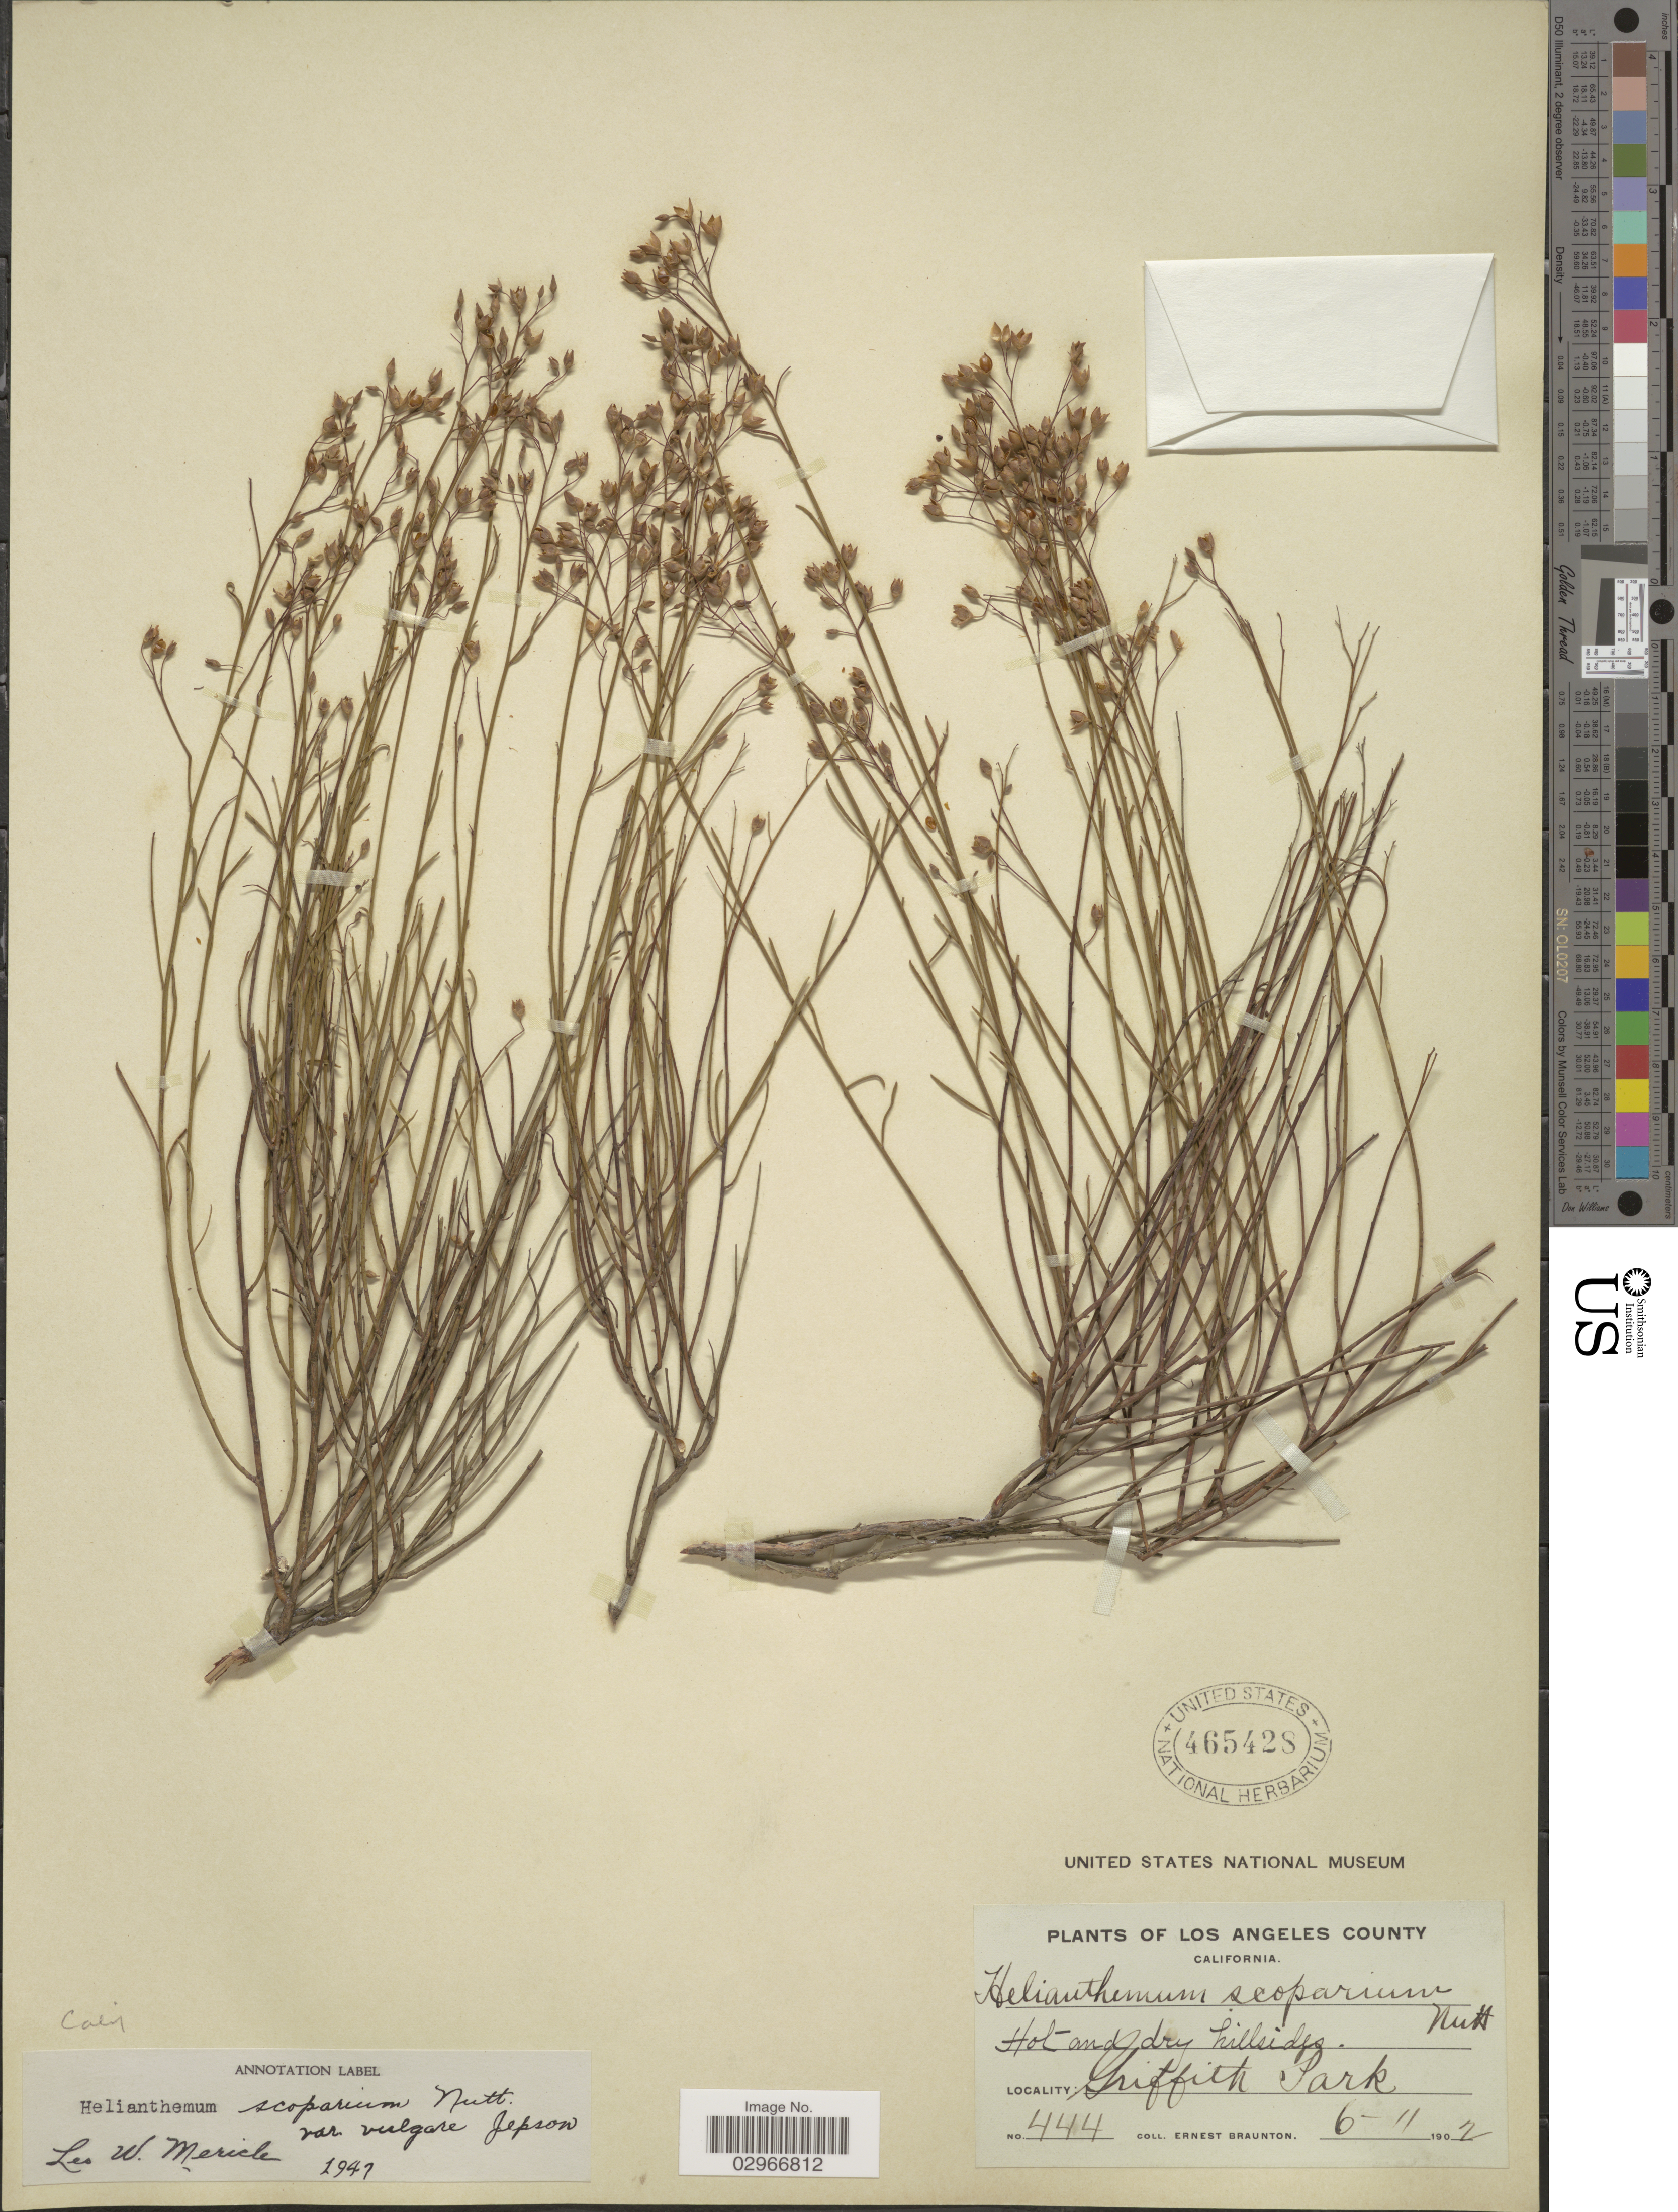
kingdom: Plantae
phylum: Tracheophyta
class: Magnoliopsida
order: Malvales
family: Cistaceae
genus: Helianthemum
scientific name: Helianthemum scoparium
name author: Nutt. ex Torr. & A. Gray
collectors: E. Braunton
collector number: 444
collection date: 1902-06-11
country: United States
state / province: California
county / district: Los Angeles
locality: Los Angeles County. Griffith Park.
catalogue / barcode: US 465428